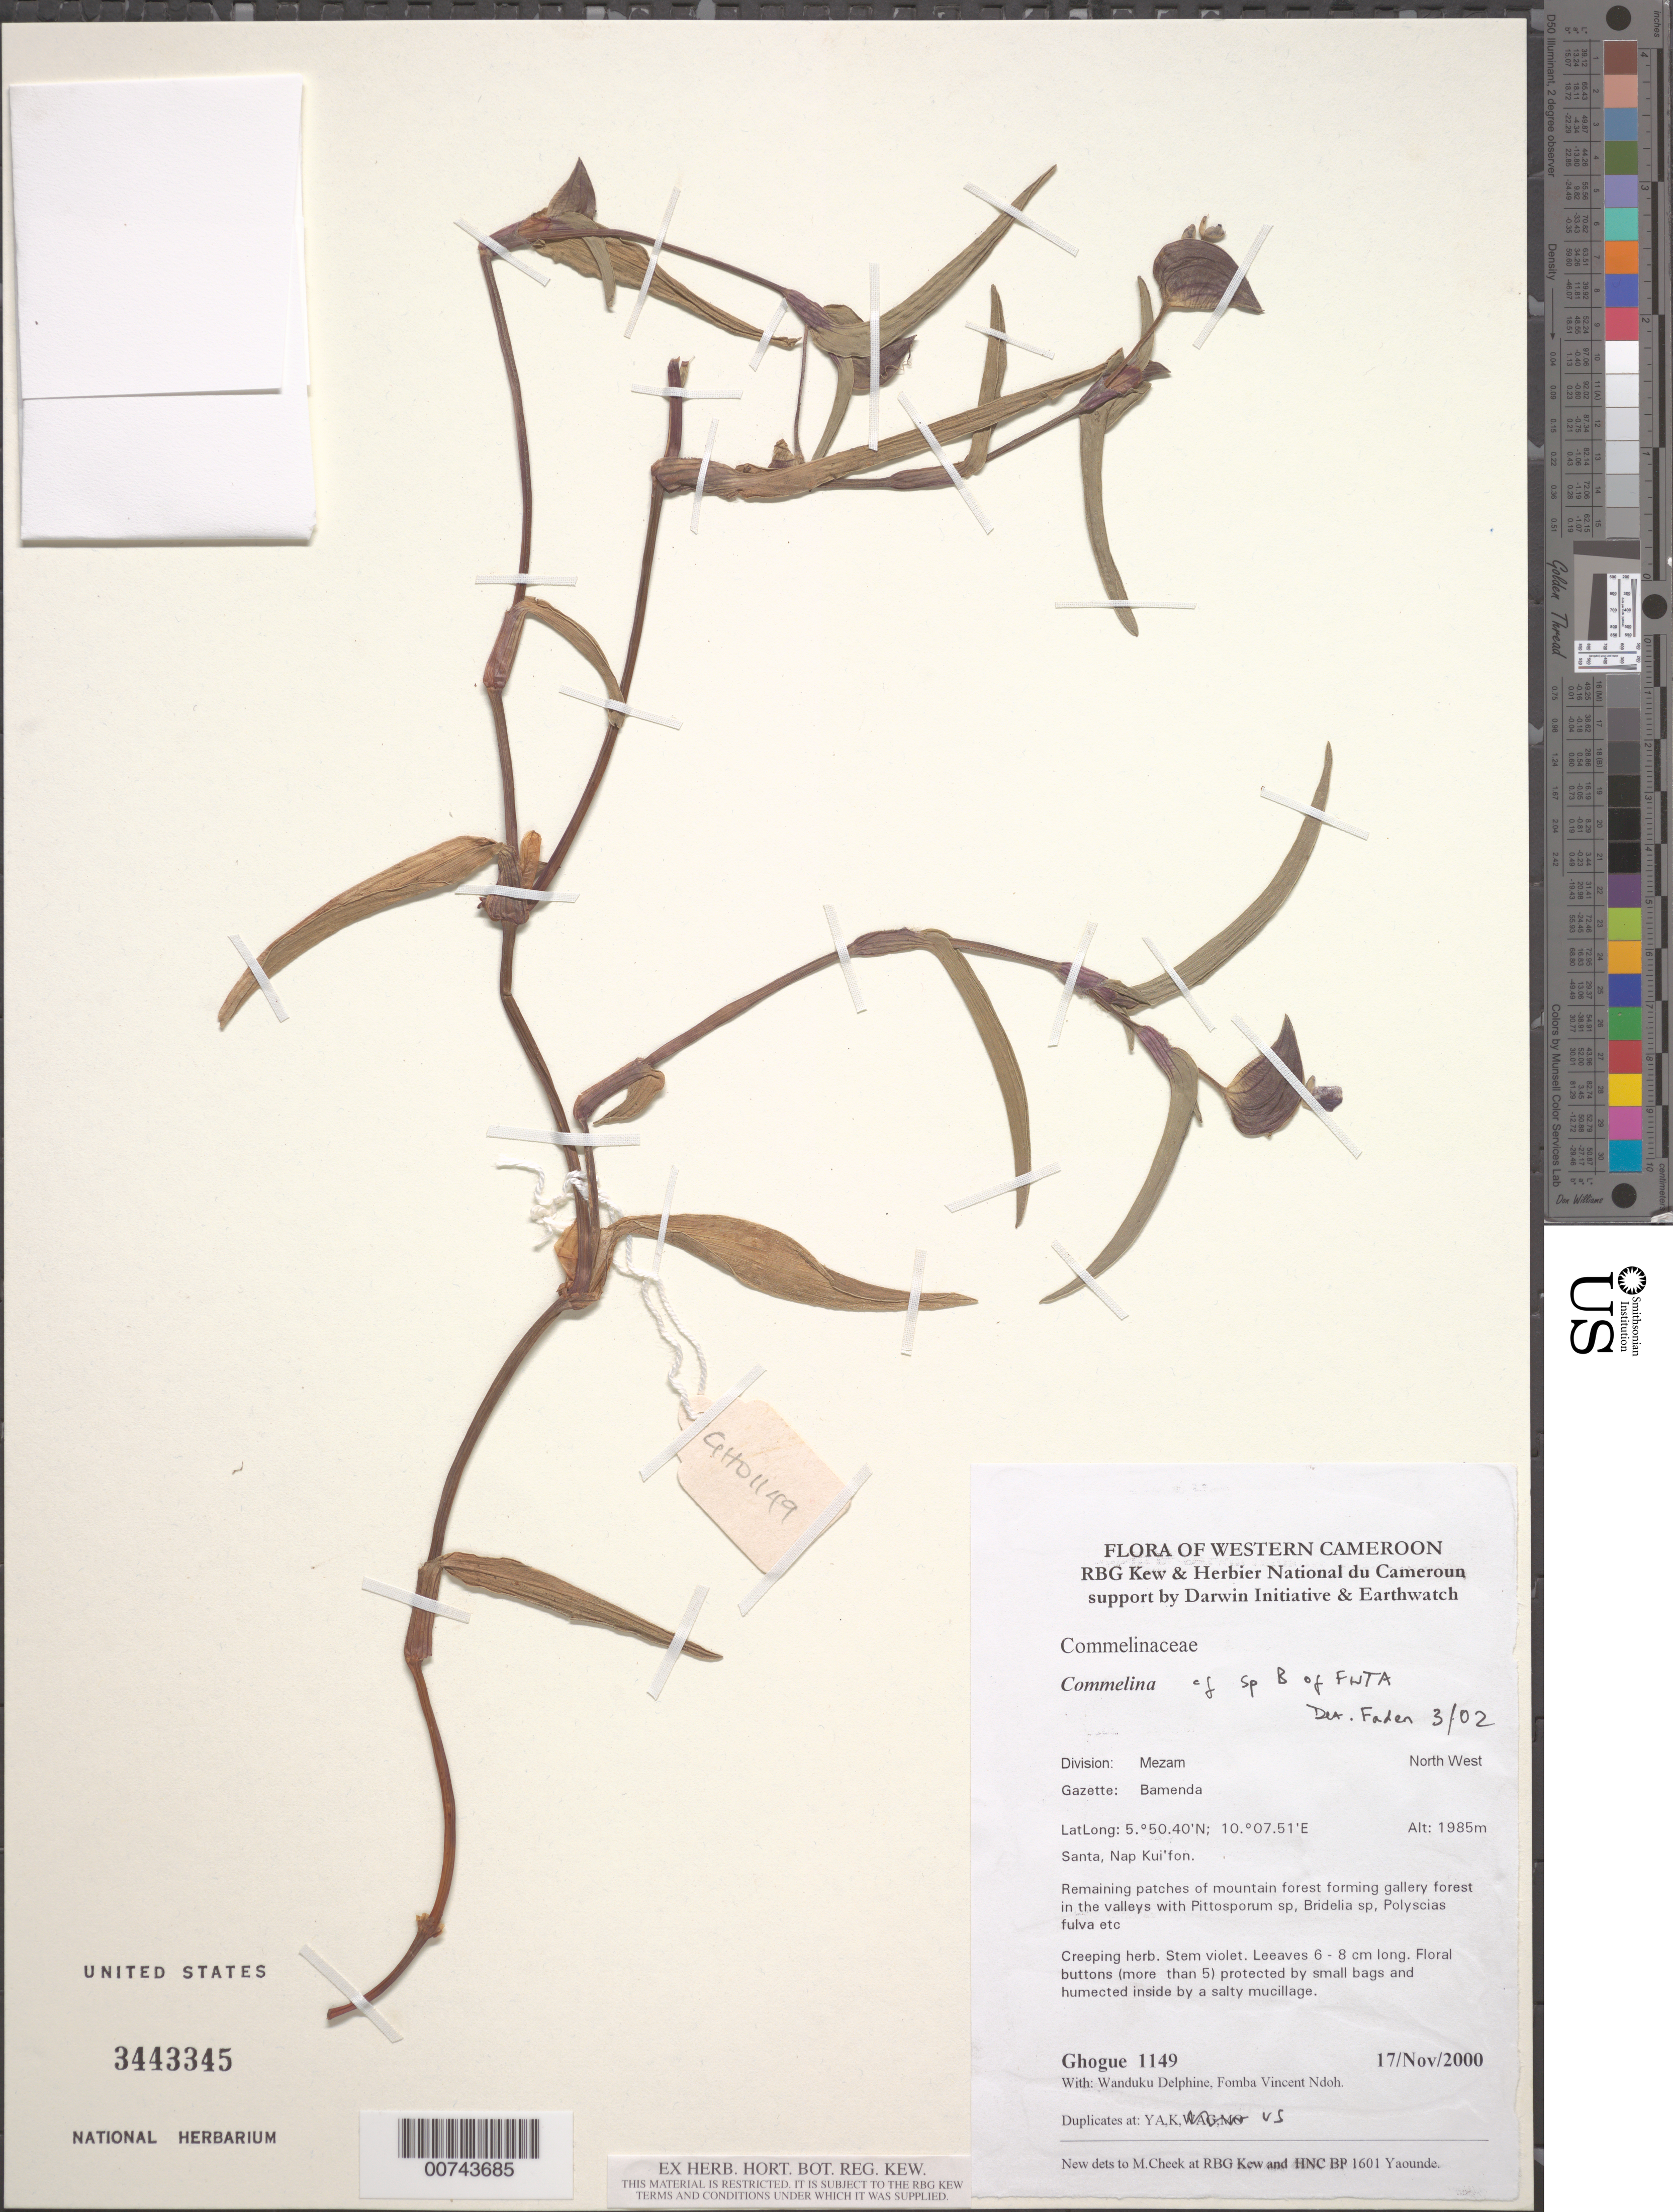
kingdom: Plantae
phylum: Tracheophyta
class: Liliopsida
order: Commelinales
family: Commelinaceae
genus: Commelina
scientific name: Commelina nairobiensis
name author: Faden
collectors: -- Ghogue, W. Delphine & F. V. Ndoh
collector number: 1149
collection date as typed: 17 Nov 2000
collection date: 2000-11-17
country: Cameroon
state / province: Nord-ouest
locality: Mezam, Bamenda, Santa, Nap Kui'fon.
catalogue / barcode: US 3443345